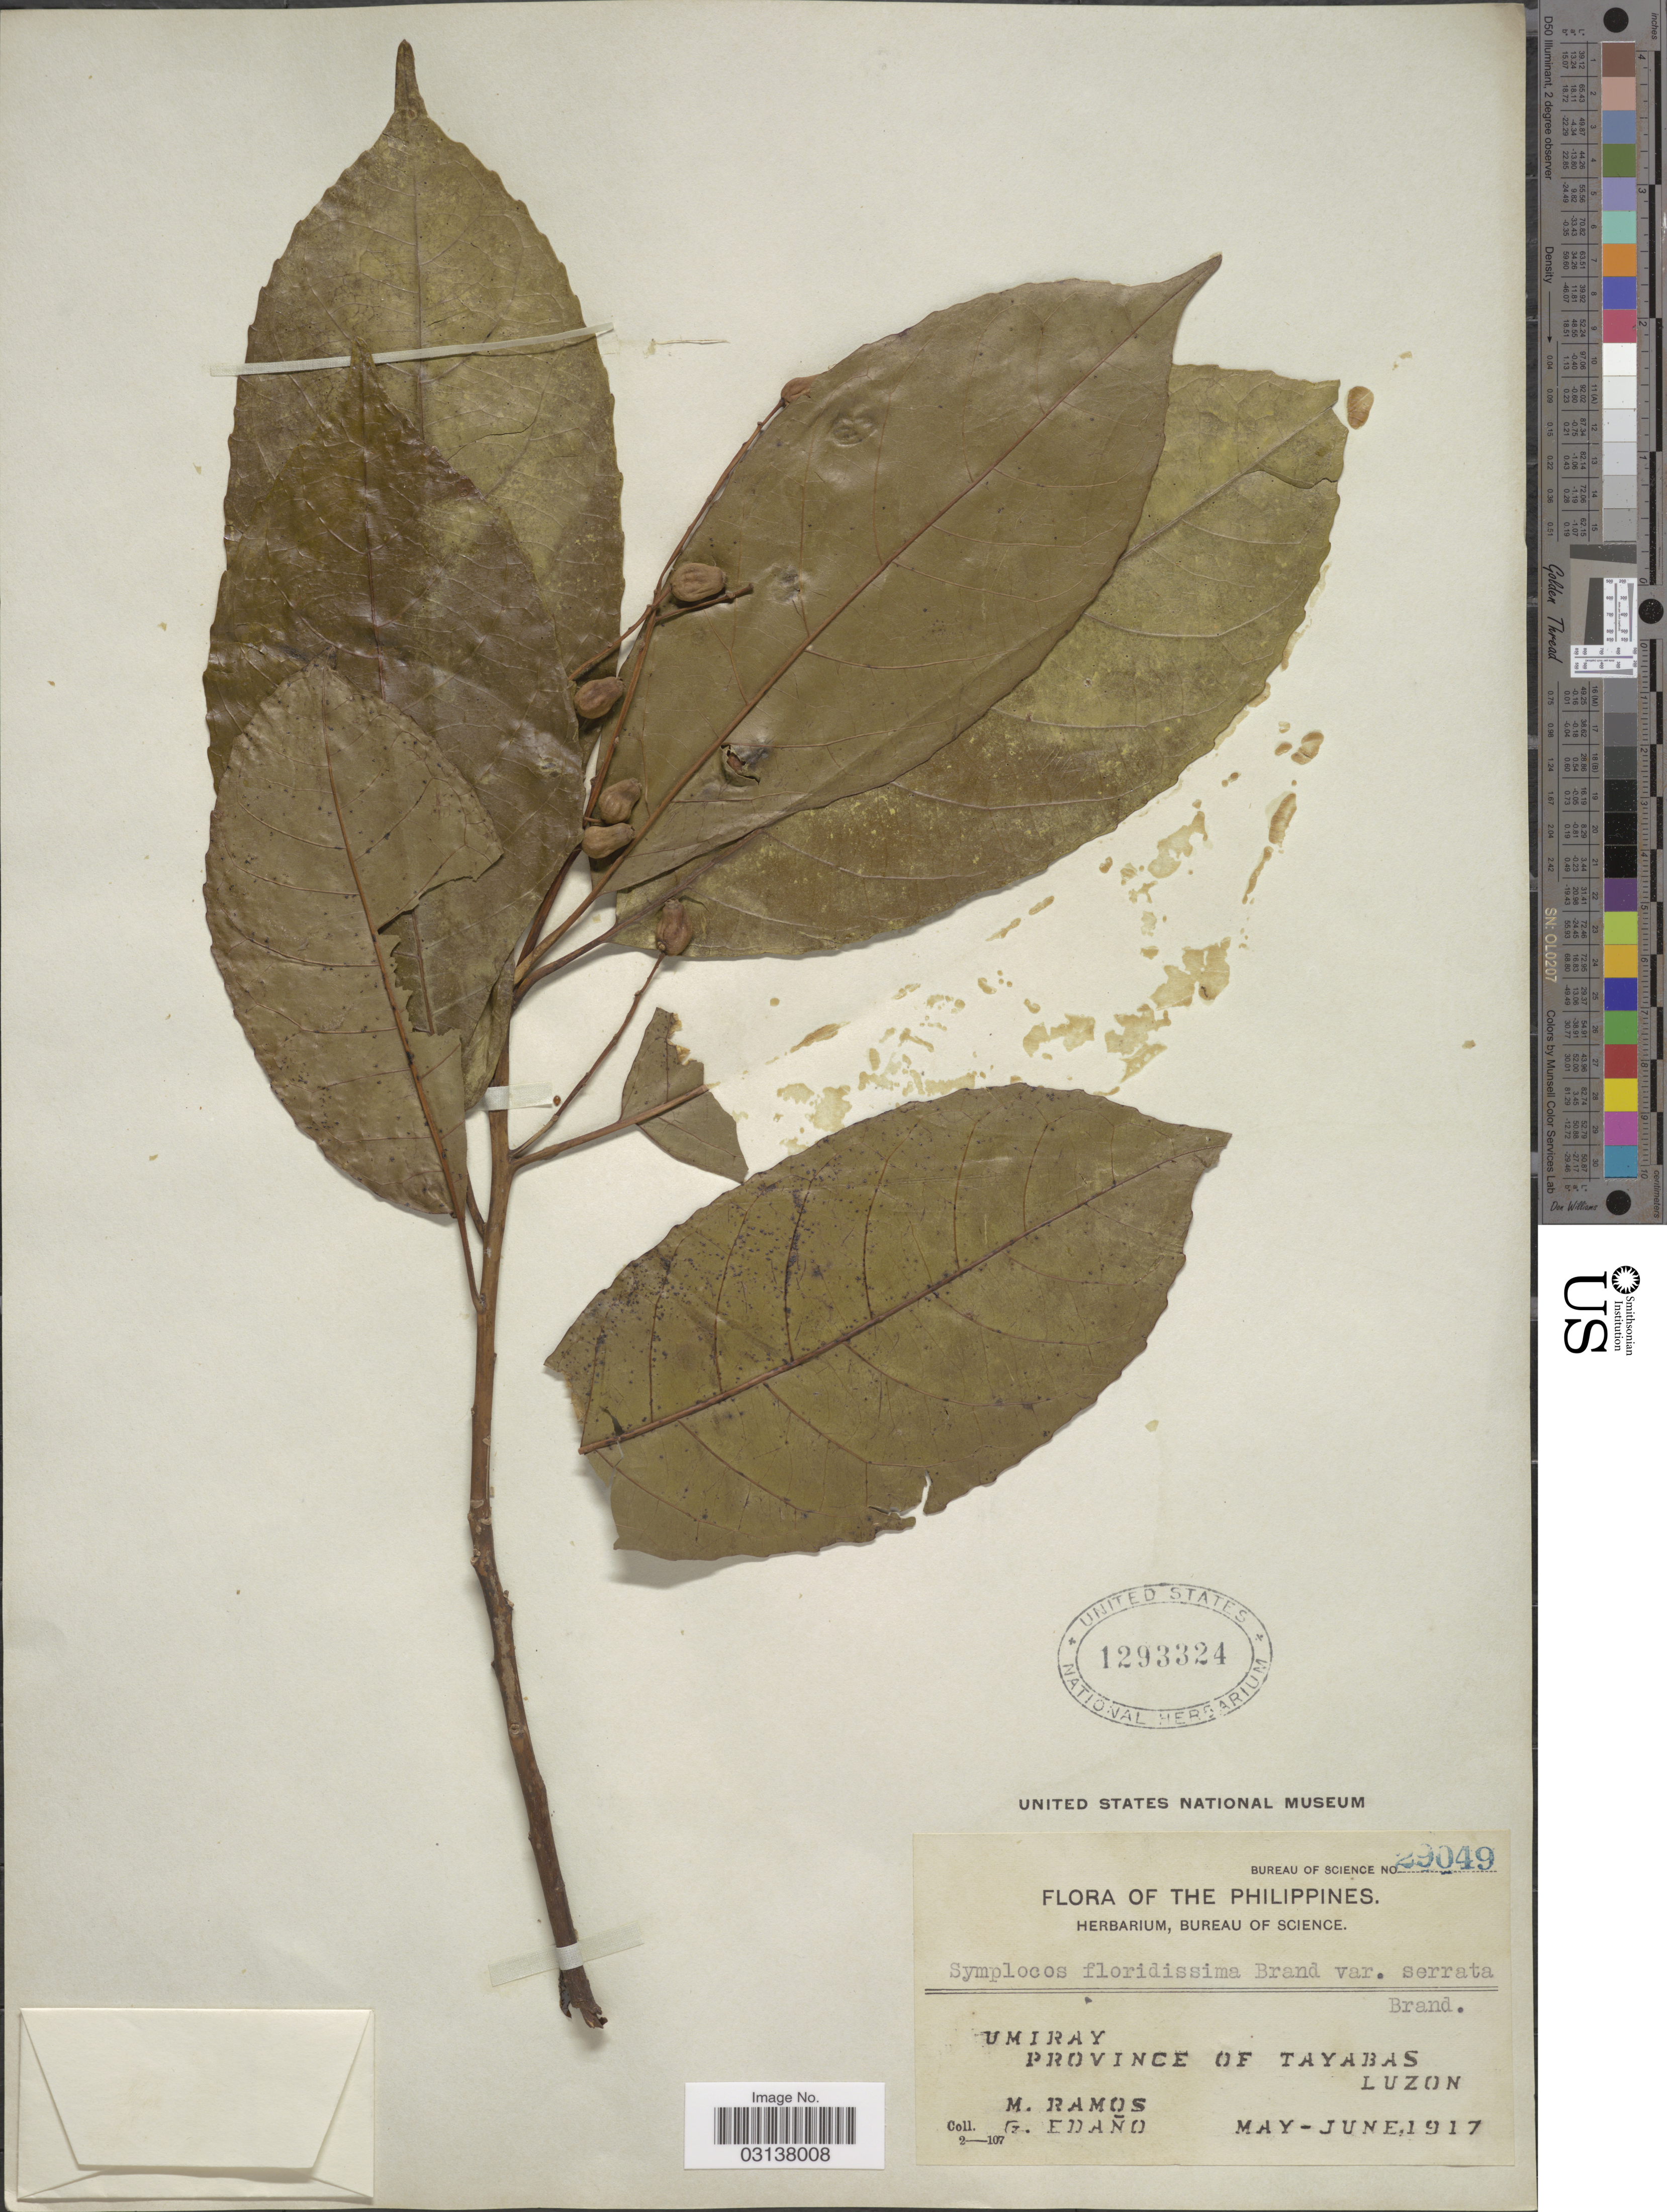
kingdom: Plantae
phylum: Tracheophyta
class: Magnoliopsida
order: Ericales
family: Symplocaceae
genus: Symplocos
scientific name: Symplocos odoratissima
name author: (Blume) Choisy ex Zoll.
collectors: M. Ramos & G. Edaño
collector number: Bureau of Science 29049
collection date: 1917-05/1917-06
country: Philippines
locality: The Philippines. Umiray. Province of Tayabas, Luzon.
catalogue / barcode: US 1293324